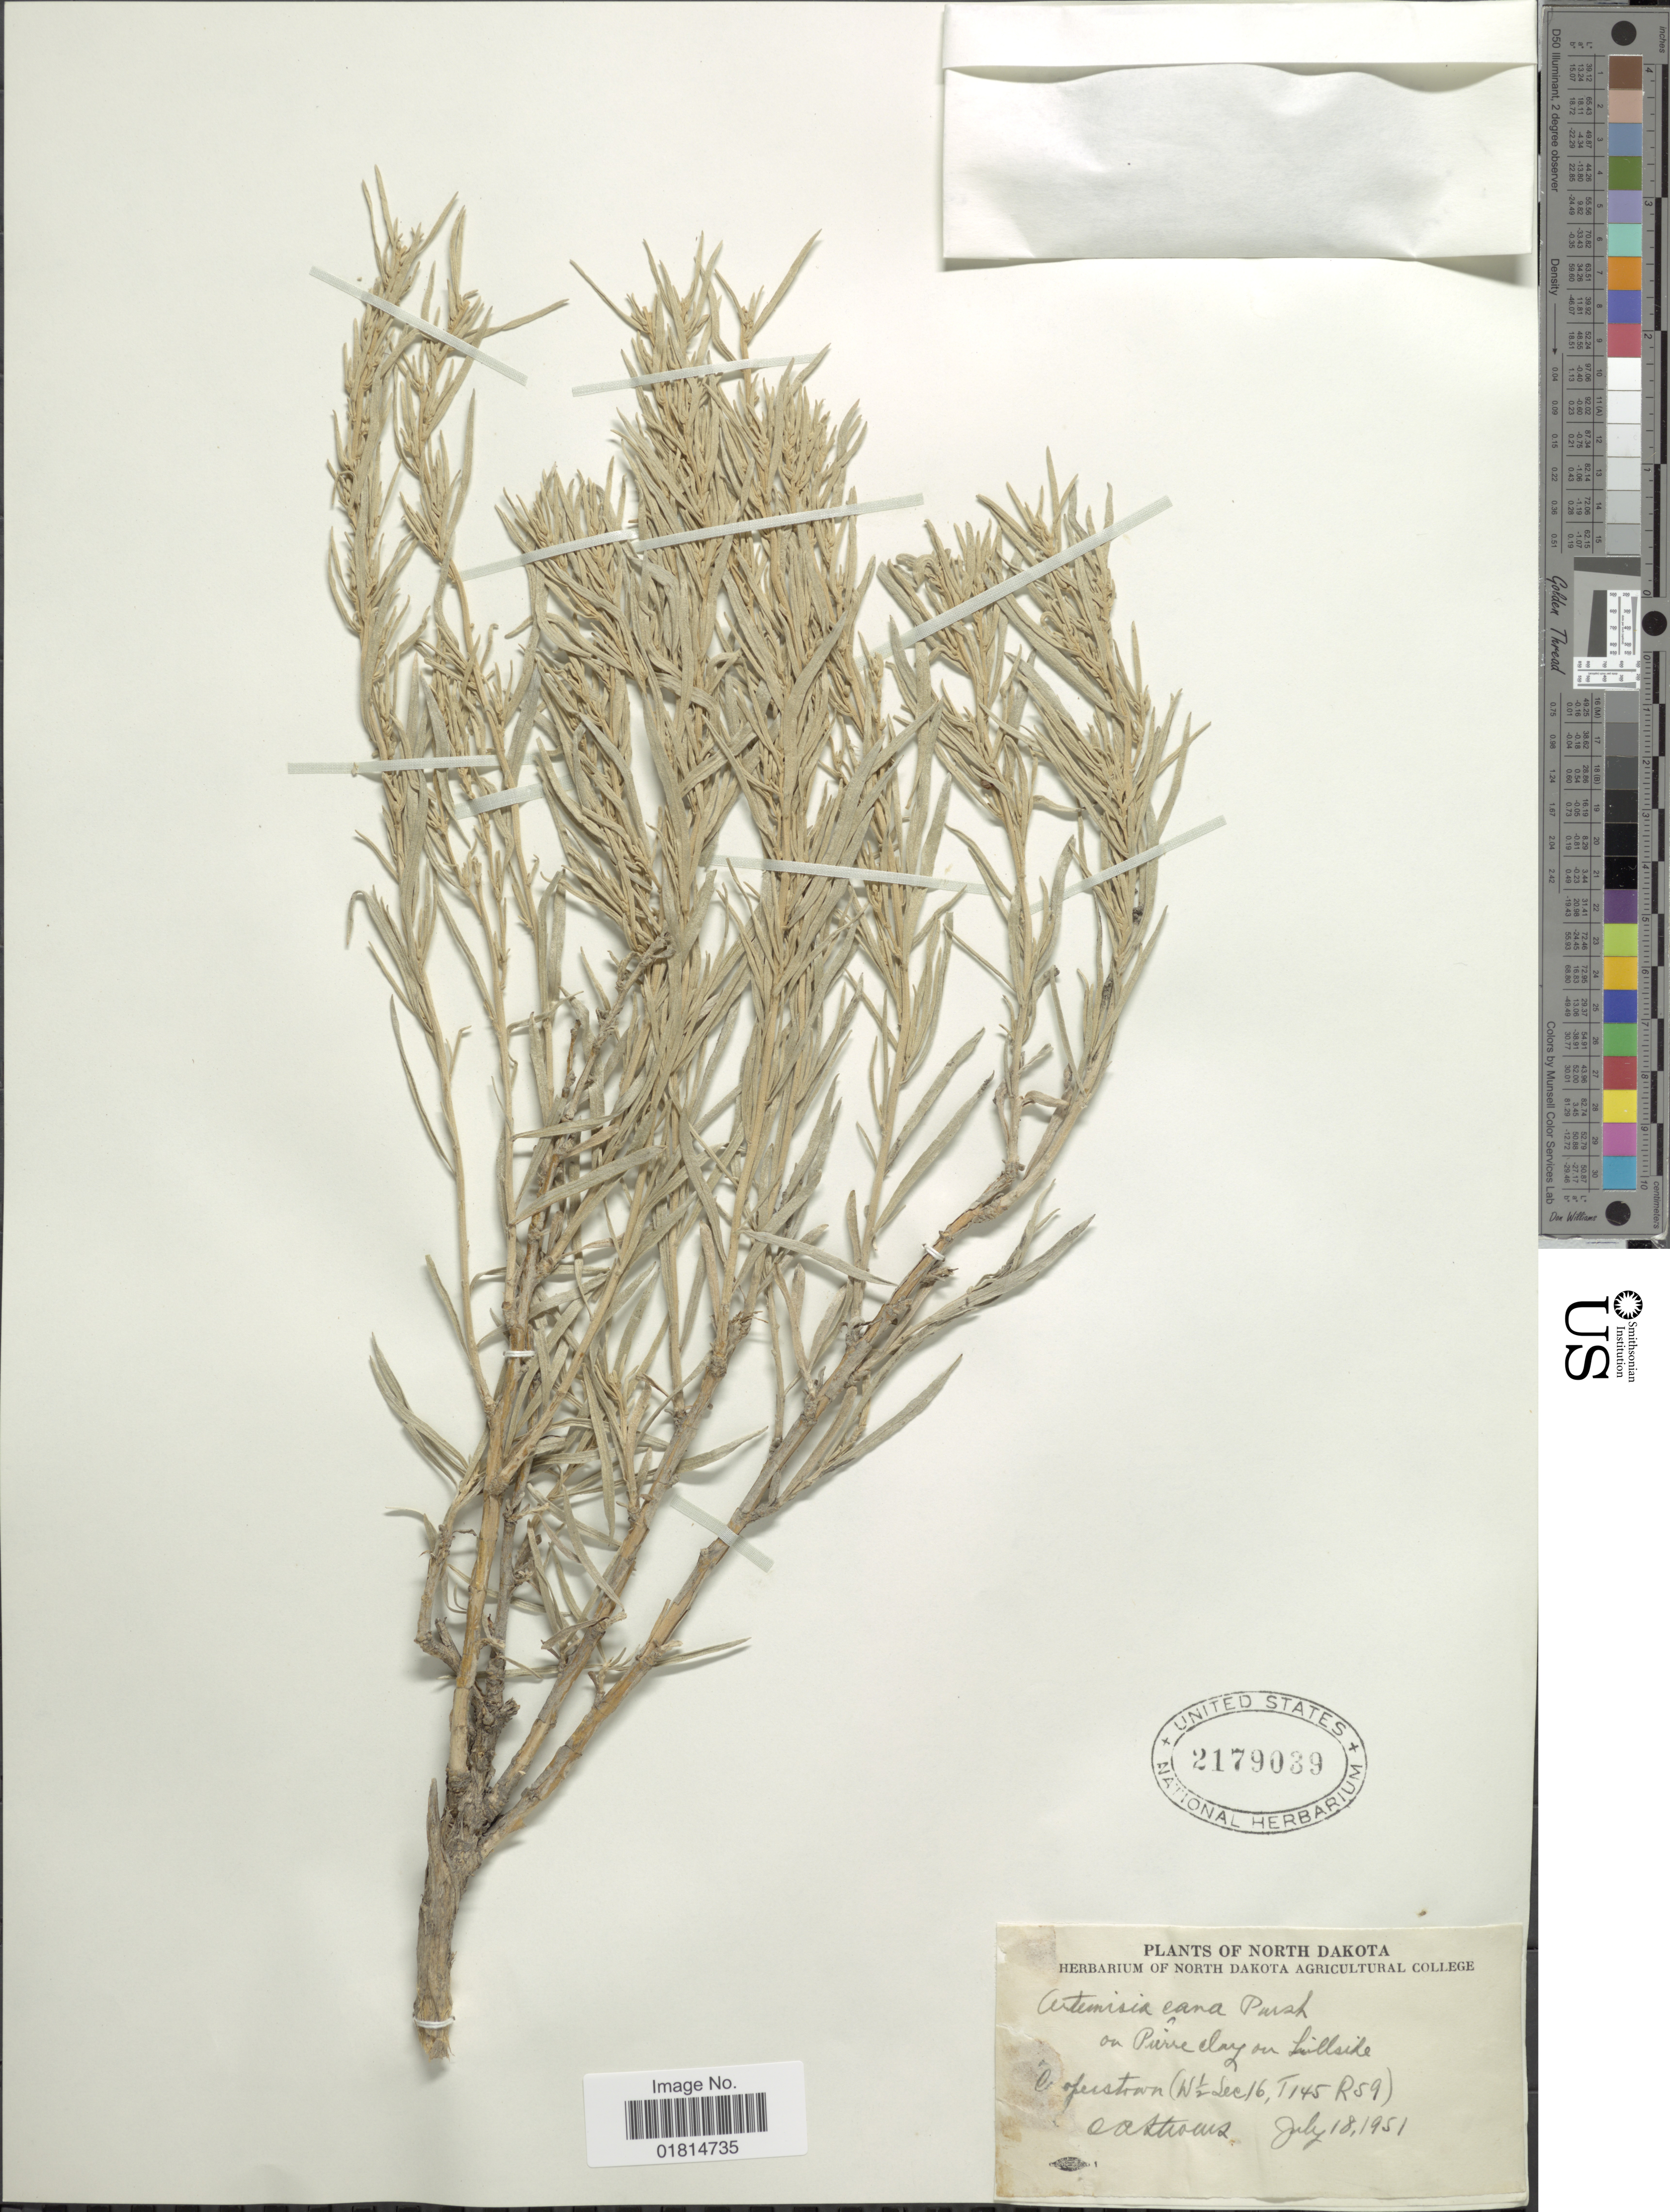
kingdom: Plantae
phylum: Tracheophyta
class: Magnoliopsida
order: Asterales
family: Asteraceae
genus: Artemisia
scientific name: Artemisia cana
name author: Pursh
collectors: O. A. Stevens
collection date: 1951-07-18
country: United States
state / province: North Dakota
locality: Cooperstown (W½ Sec16, T14S R59)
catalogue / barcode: US 2179039